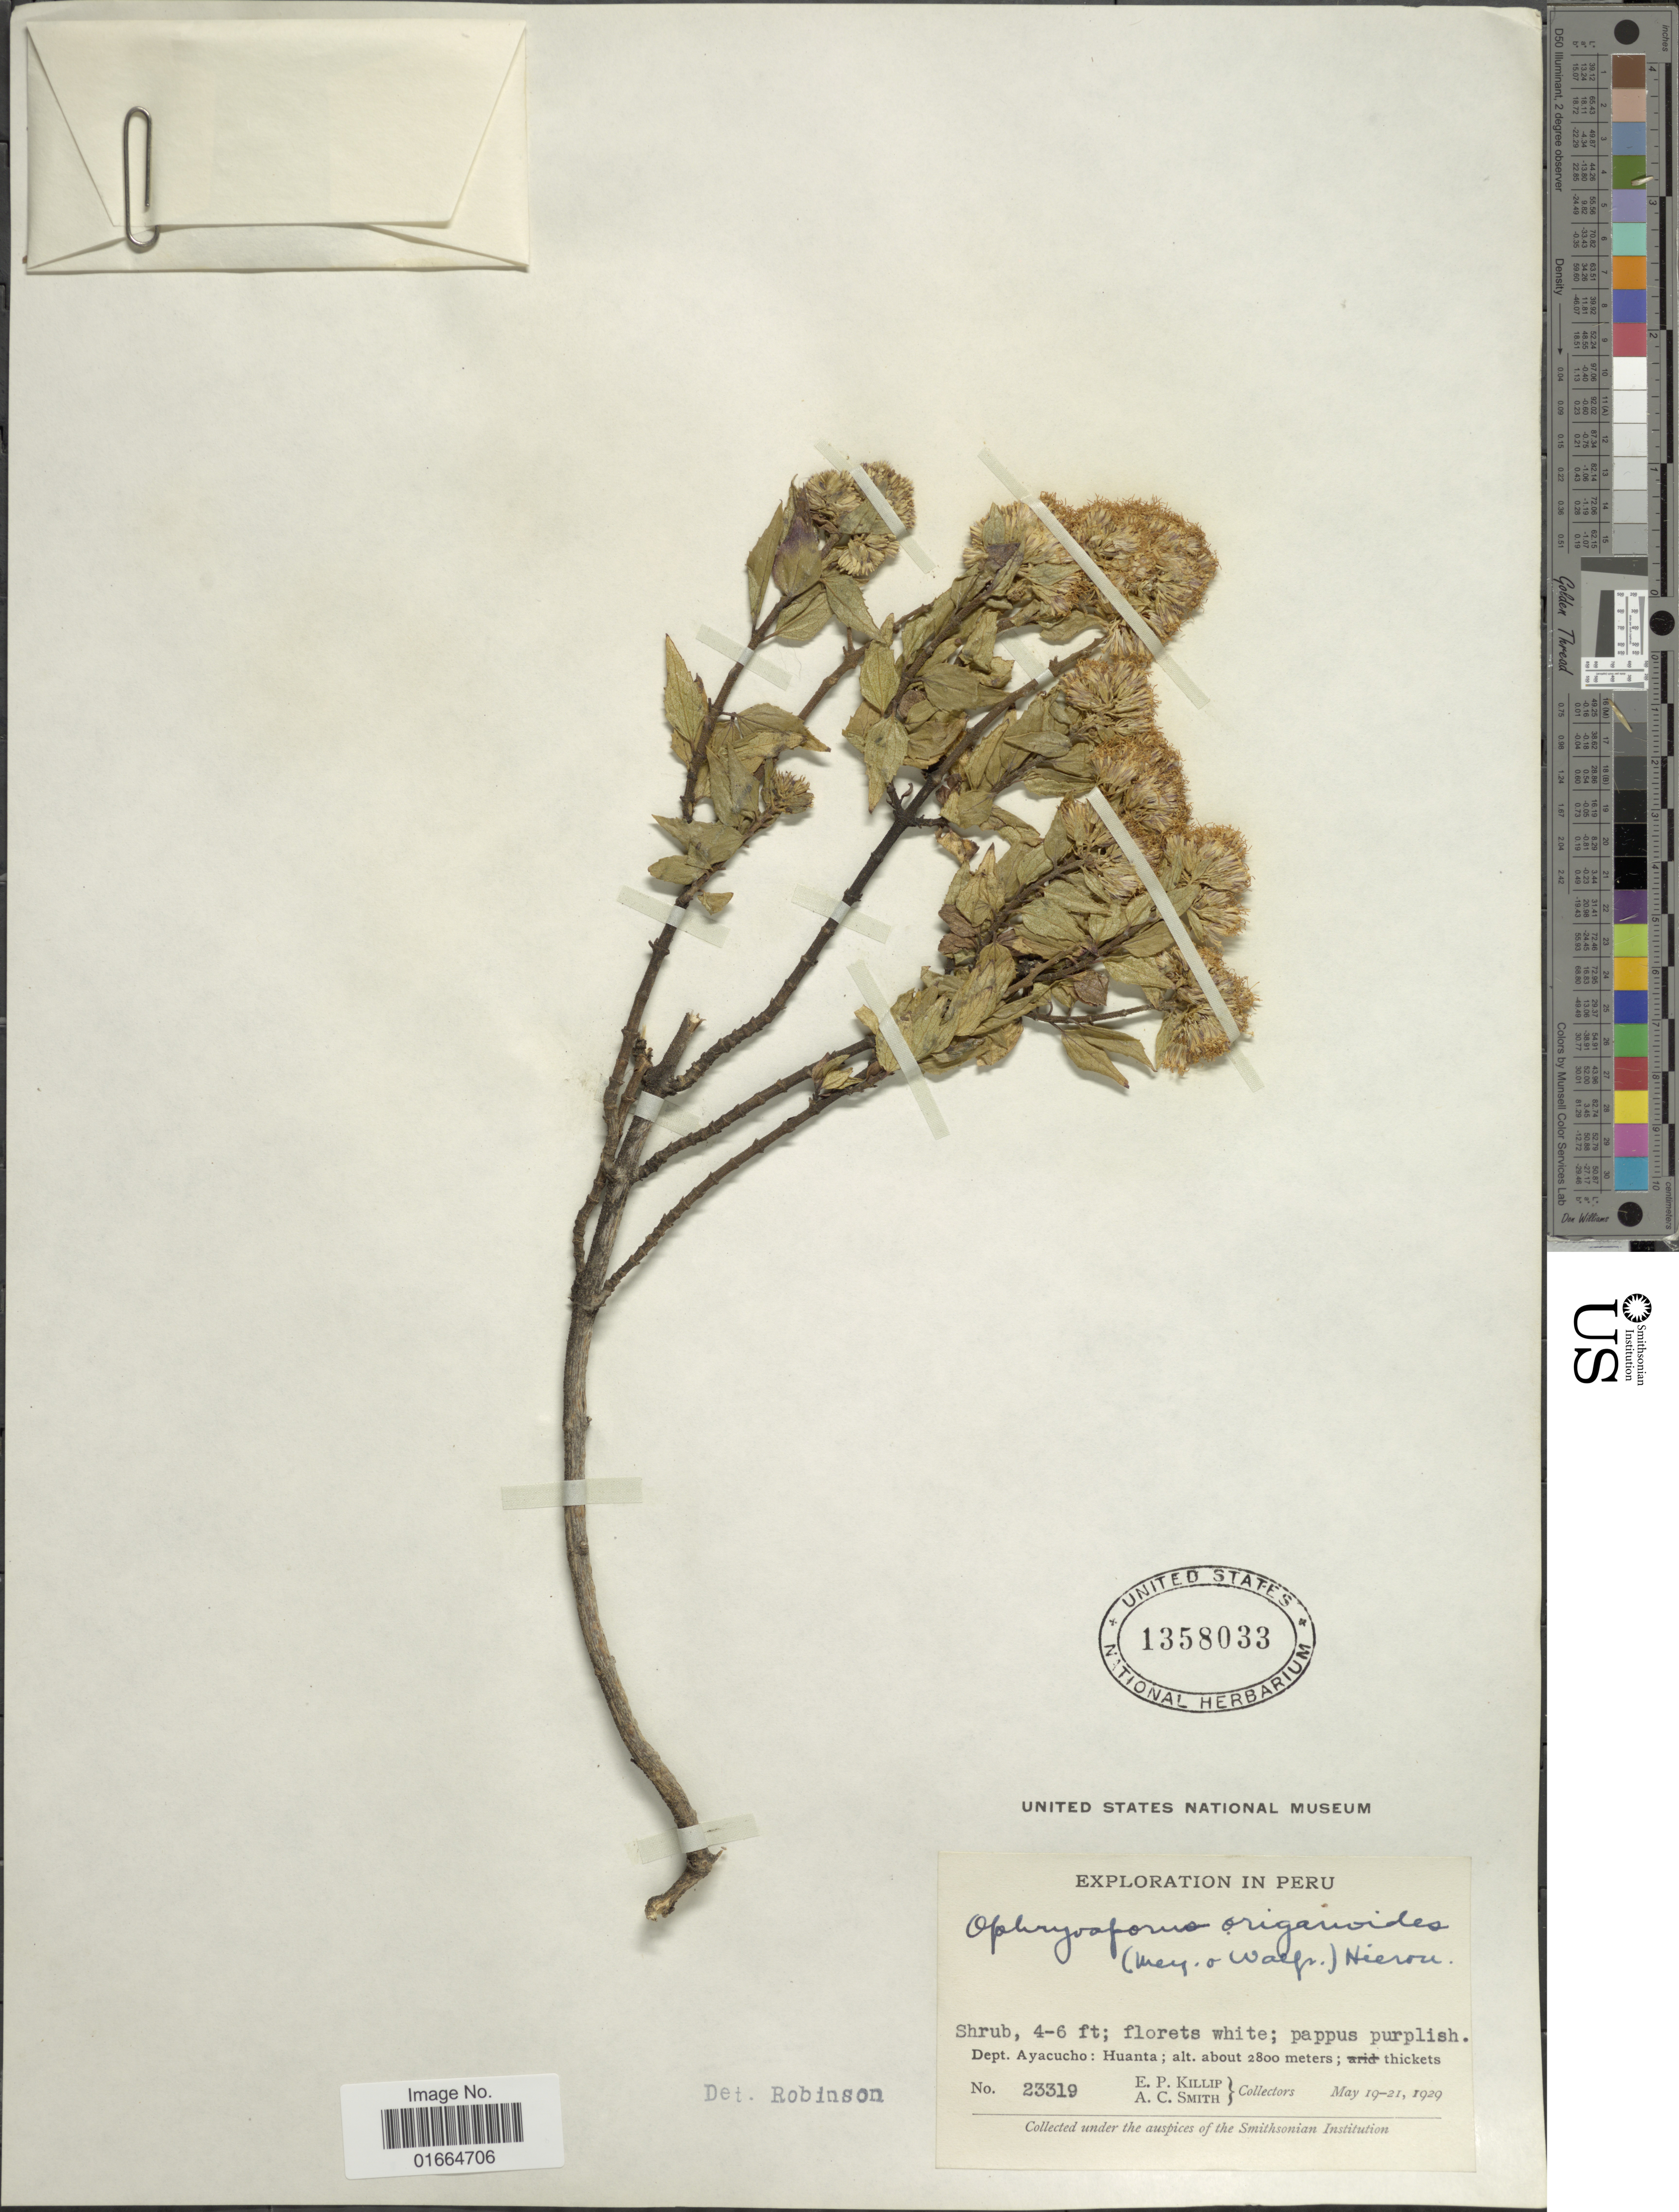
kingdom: Plantae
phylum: Tracheophyta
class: Magnoliopsida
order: Asterales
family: Asteraceae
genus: Ophryosporus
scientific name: Ophryosporus heptanthus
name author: (Sch. Bip. ex Wedd.) R.M. King & H. Rob.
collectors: E. P. Killip & A. C. Smith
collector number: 23319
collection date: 1929-05-19/1929-05-21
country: Peru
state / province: Ayacucho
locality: Dept, Ayacucho: Huanta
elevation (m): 2800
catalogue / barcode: US 1358033